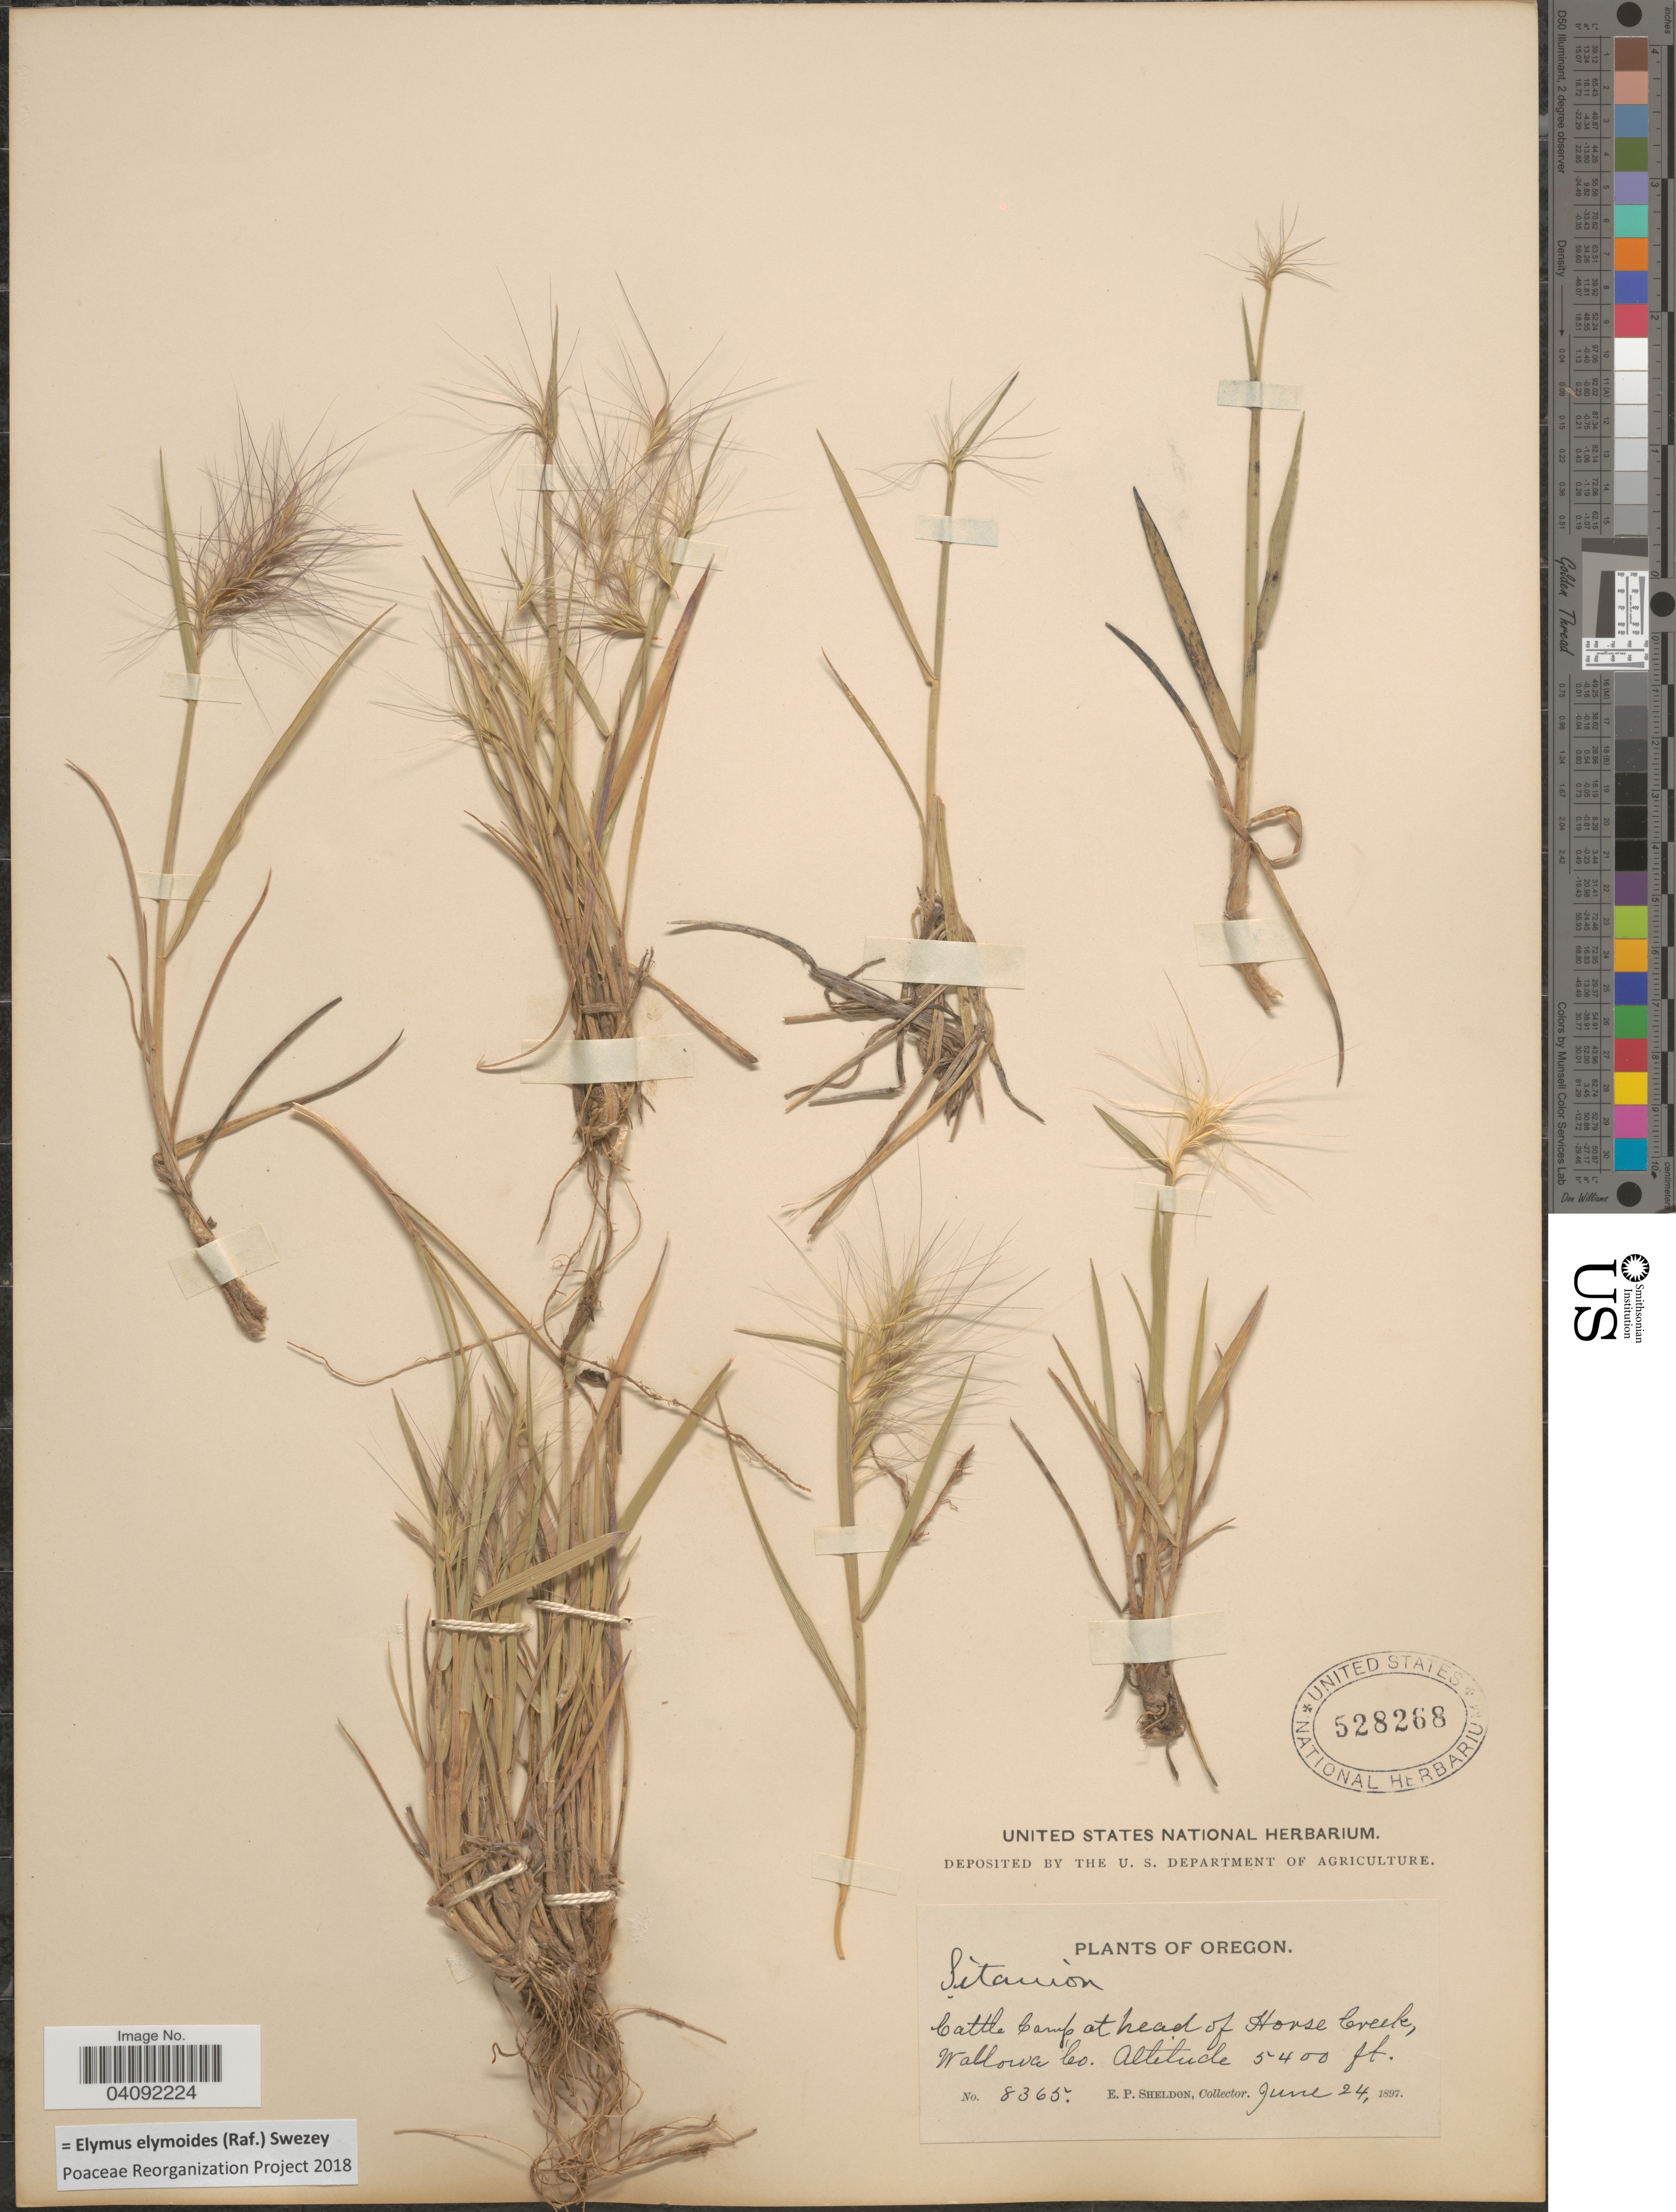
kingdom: Plantae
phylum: Tracheophyta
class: Liliopsida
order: Poales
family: Poaceae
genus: Elymus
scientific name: Elymus elymoides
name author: (Raf.) Swezey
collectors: E. P. Sheldon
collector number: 8365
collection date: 1897-06-24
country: United States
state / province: Oregon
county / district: Wallowa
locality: Cattle Camp at head of Horse Creek, Wallowa Co.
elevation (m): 1646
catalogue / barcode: US 528268